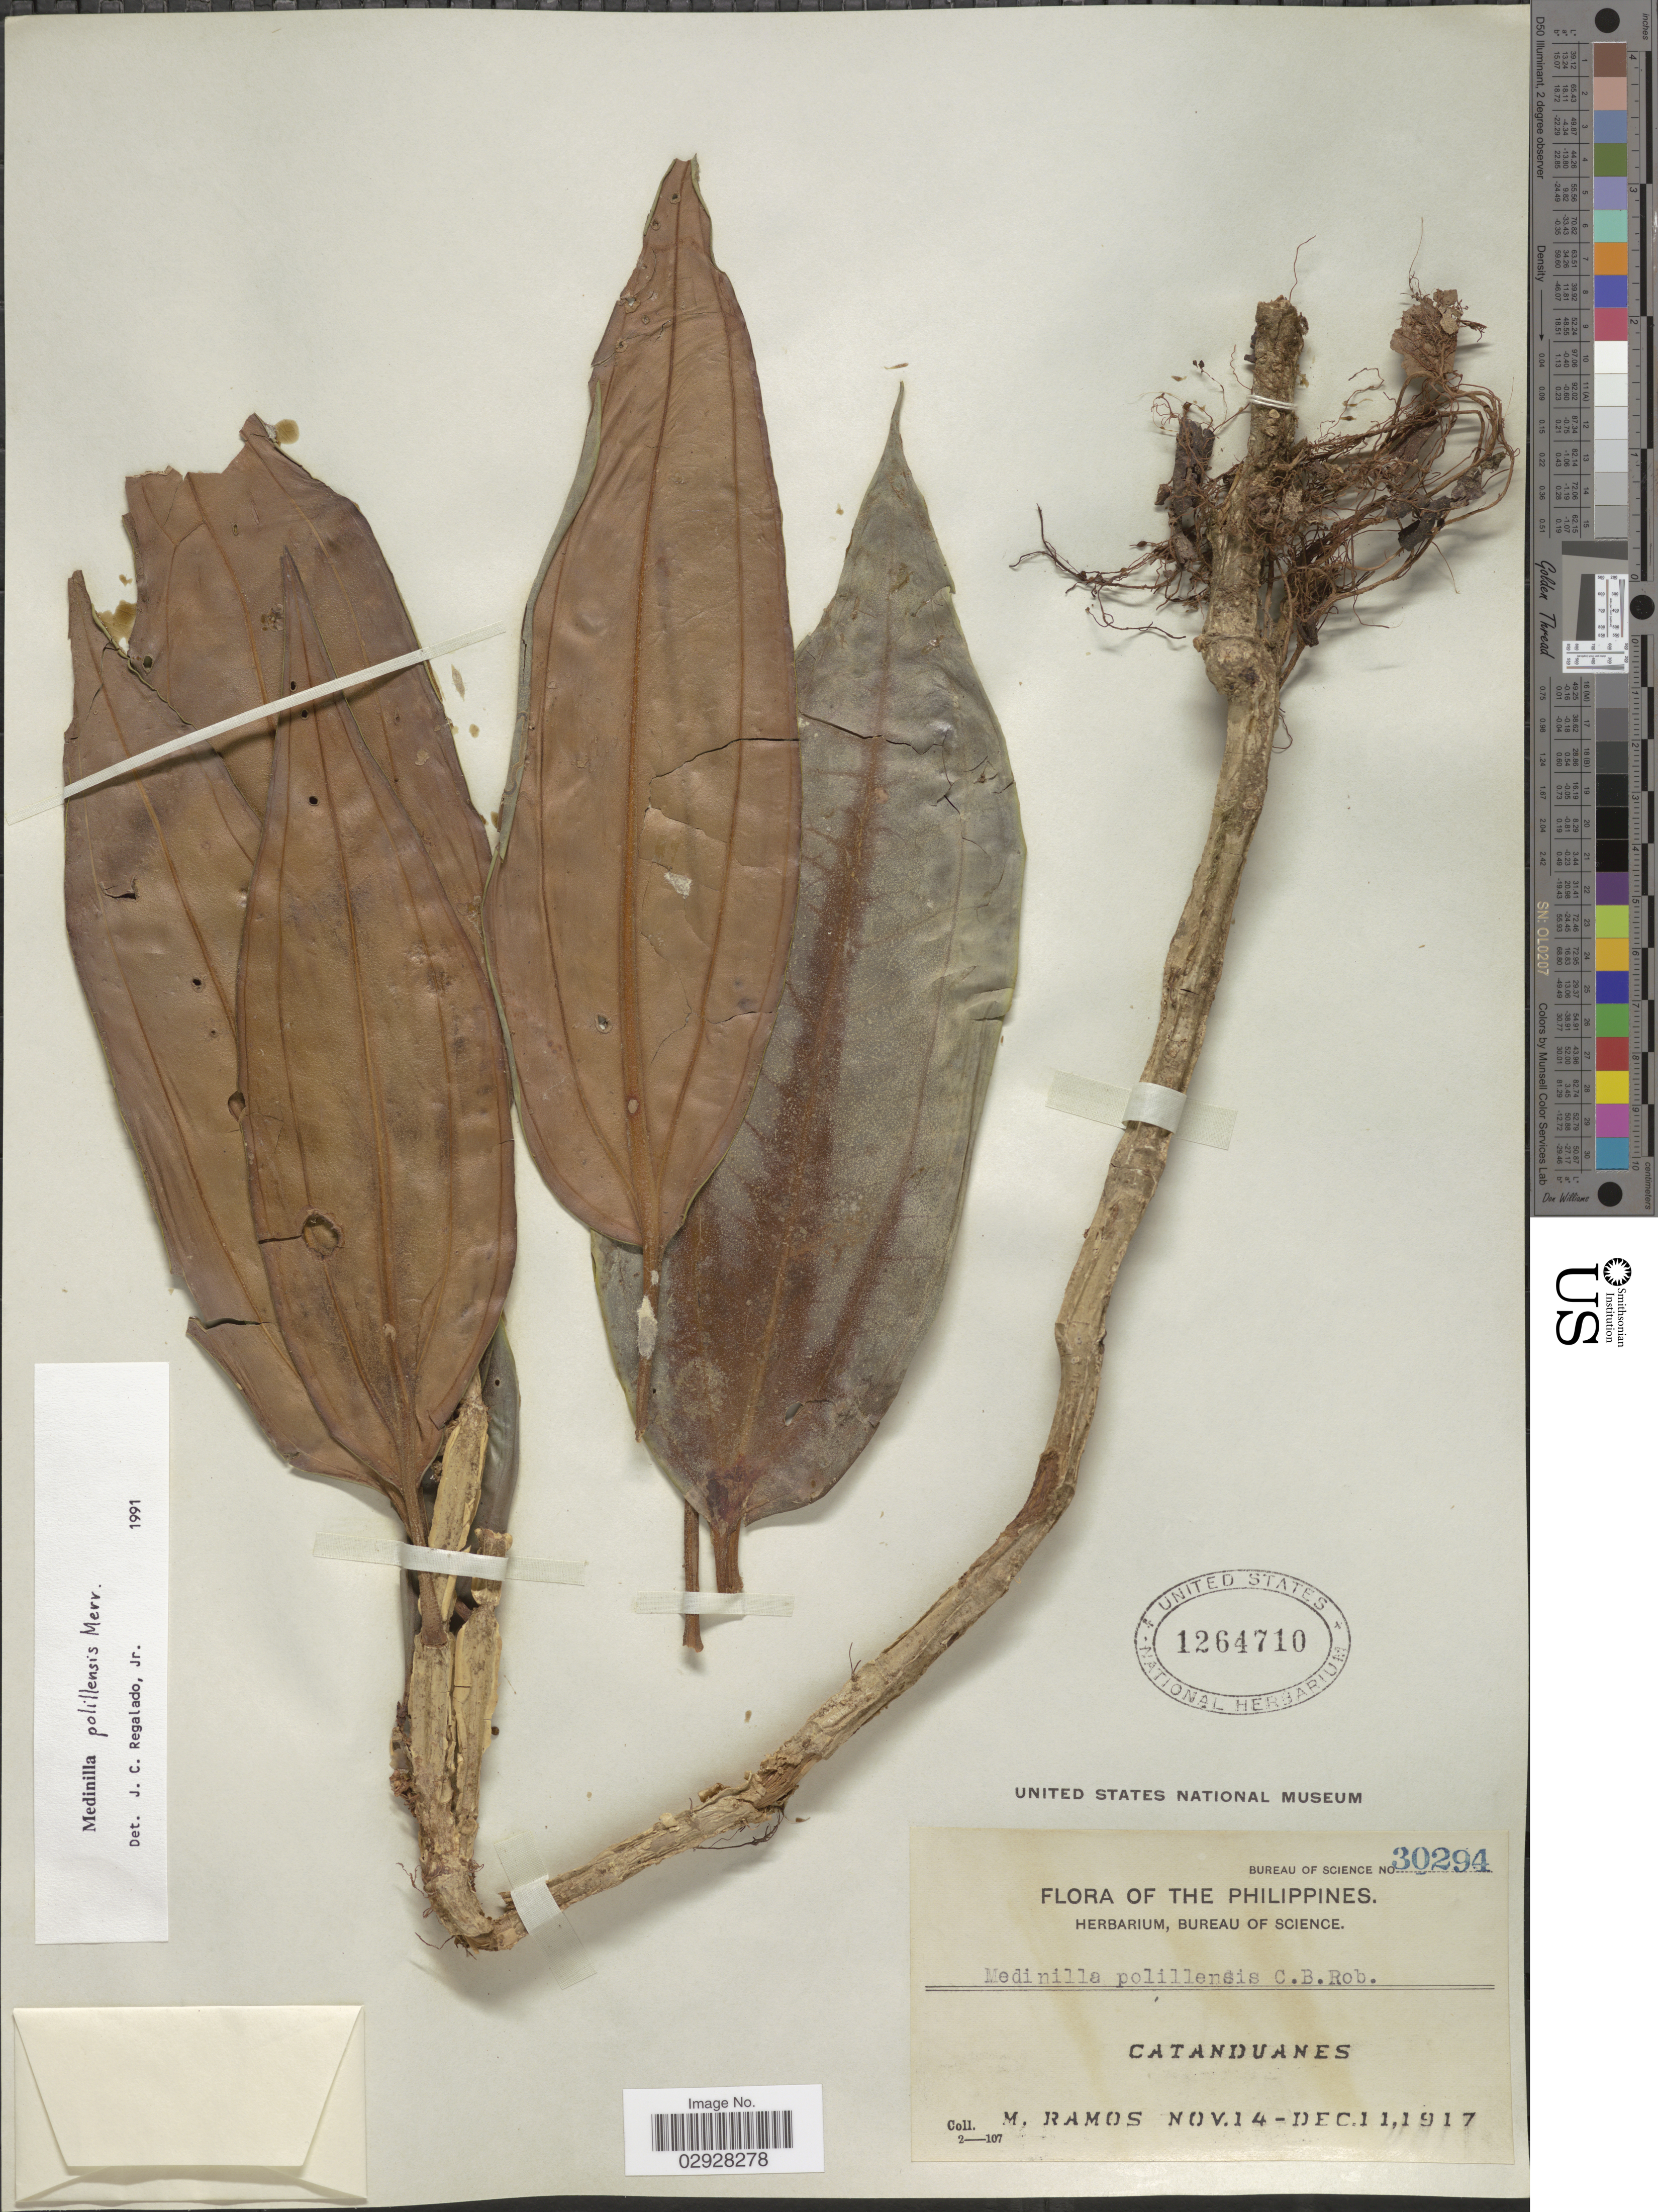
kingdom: Plantae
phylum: Tracheophyta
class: Magnoliopsida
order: Myrtales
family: Melastomataceae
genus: Medinilla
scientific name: Medinilla polillensis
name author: C.B. Rob.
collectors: M. Ramos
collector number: Bureau of Science 30294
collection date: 1917-11-14/1917-12-11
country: Philippines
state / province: Bicol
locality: Catanduanes.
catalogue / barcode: US 1264710